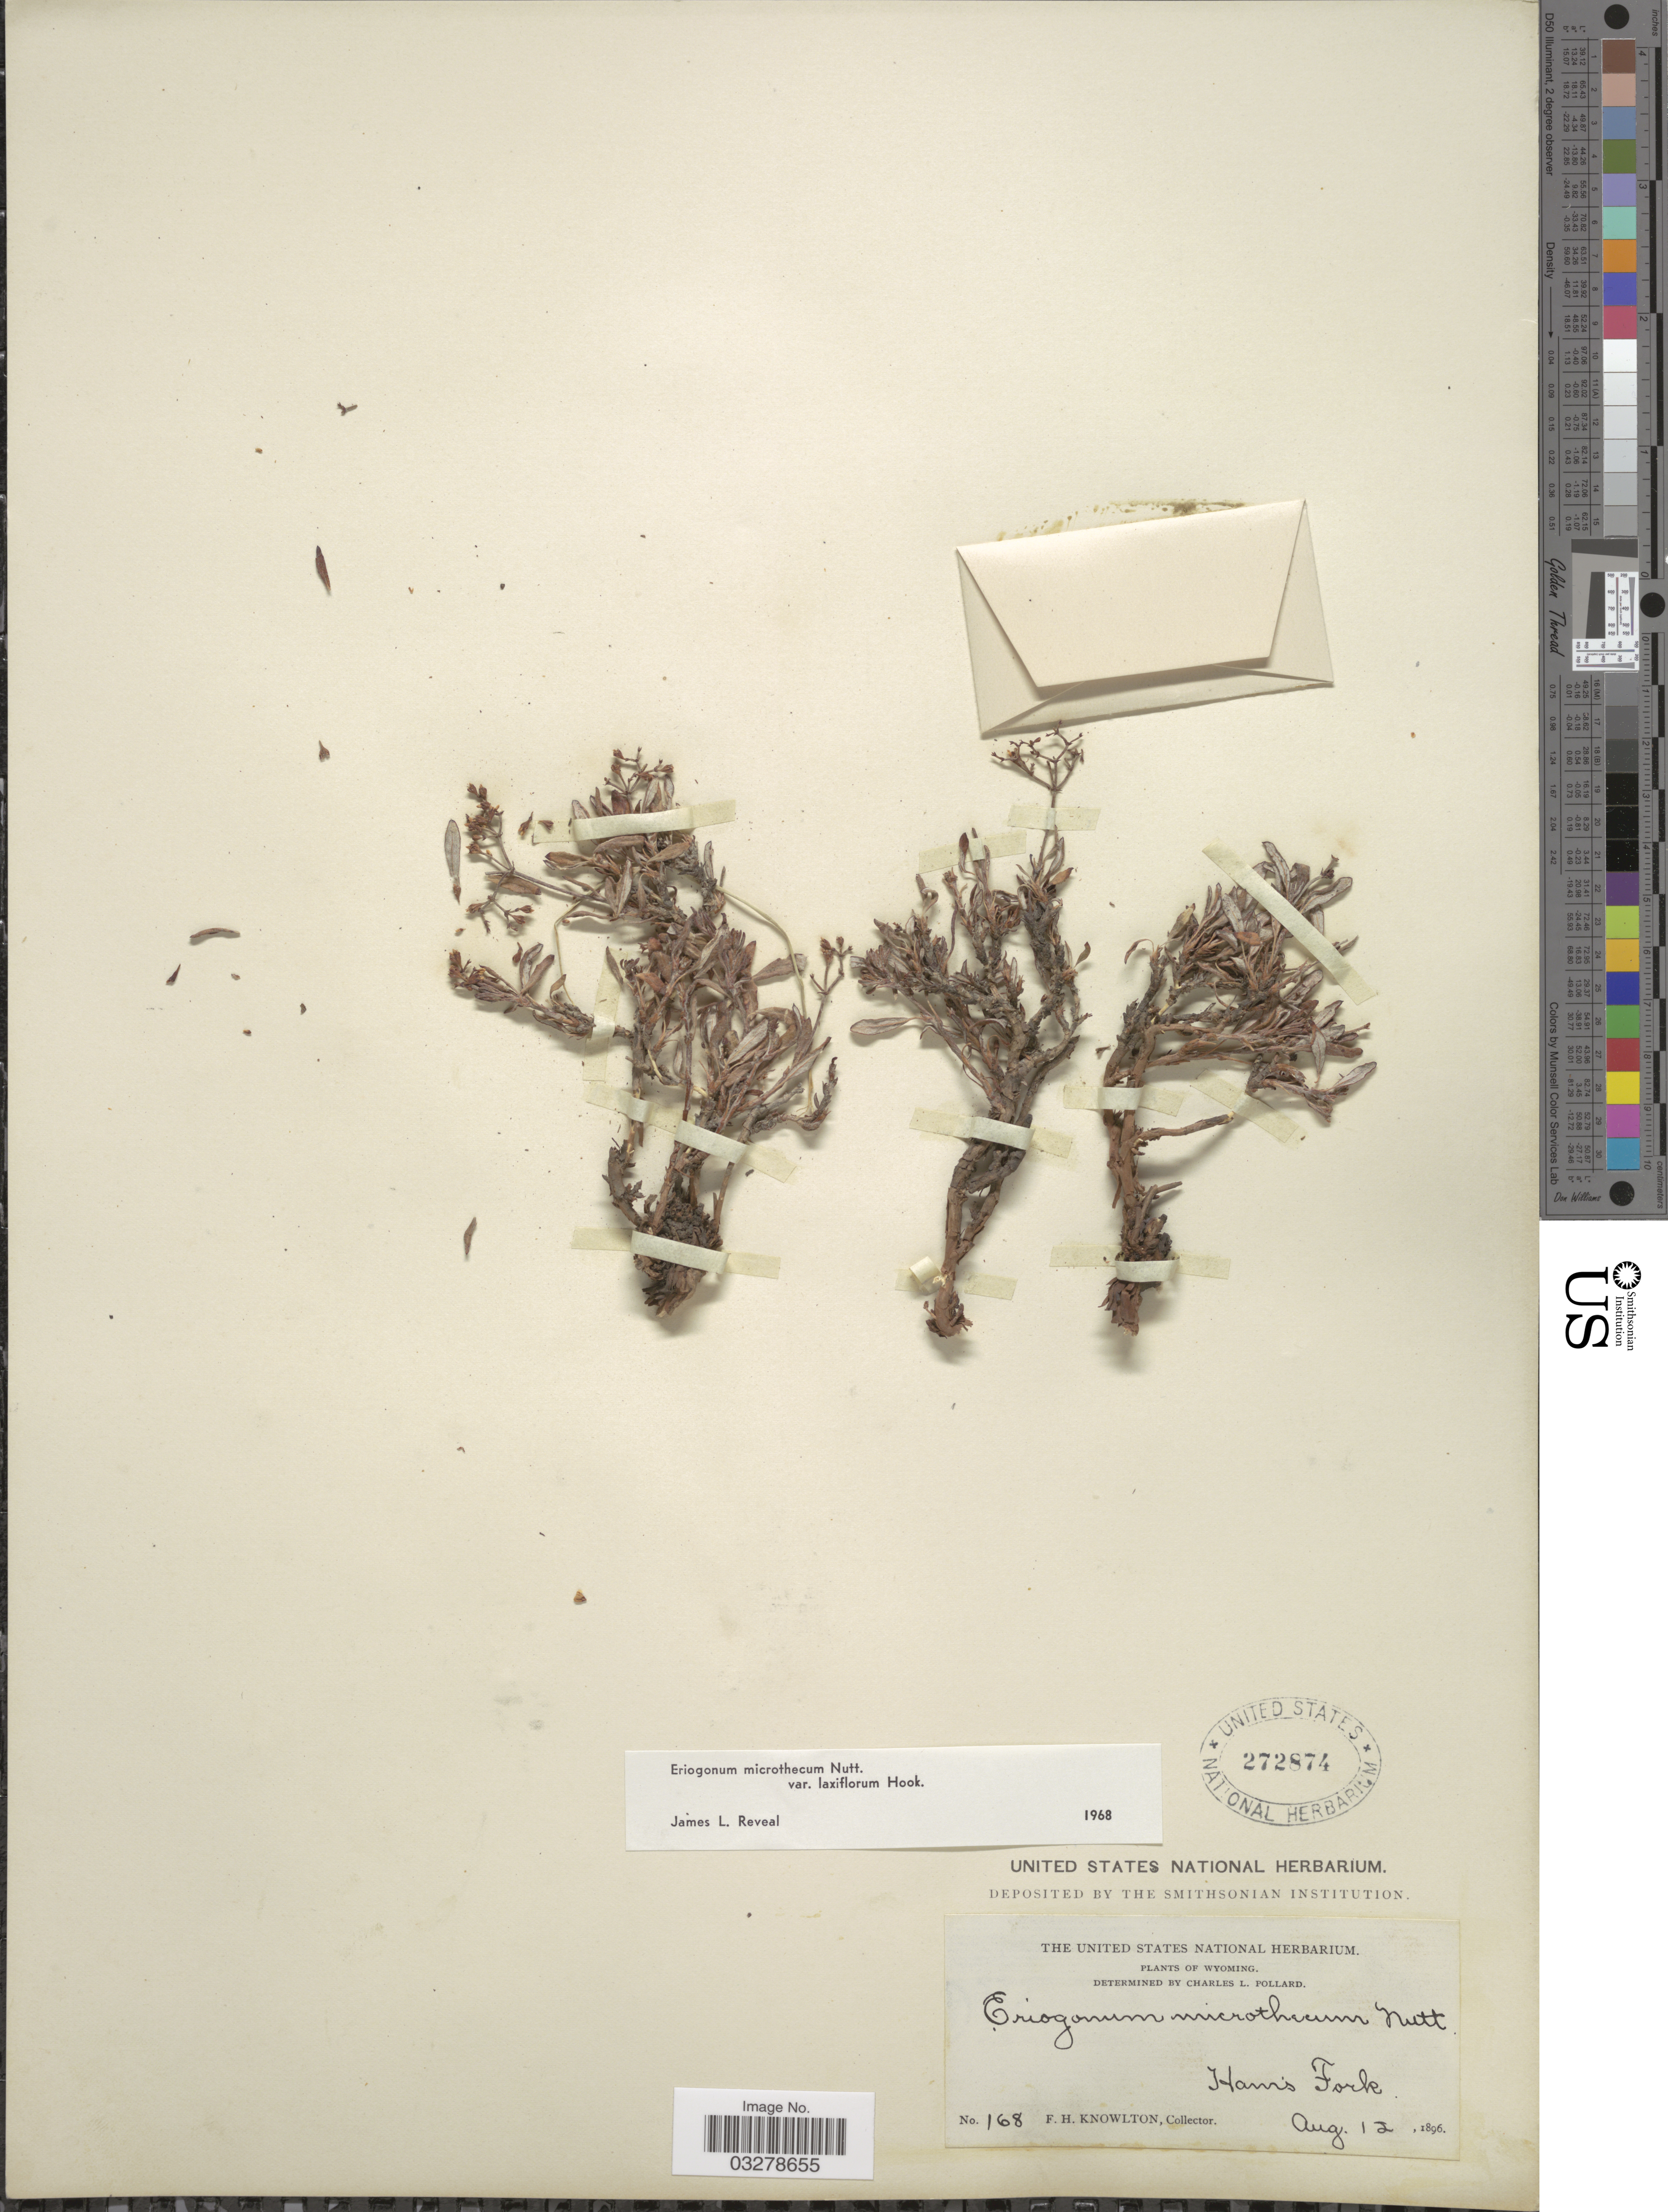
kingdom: Plantae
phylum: Tracheophyta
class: Magnoliopsida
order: Caryophyllales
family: Polygonaceae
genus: Eriogonum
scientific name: Eriogonum microtheca var. laxiflorum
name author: Hook.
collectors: F. H. Knowlton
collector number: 168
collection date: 1896-08-12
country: United States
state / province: Wyoming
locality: Harris Fork.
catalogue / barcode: US 272874